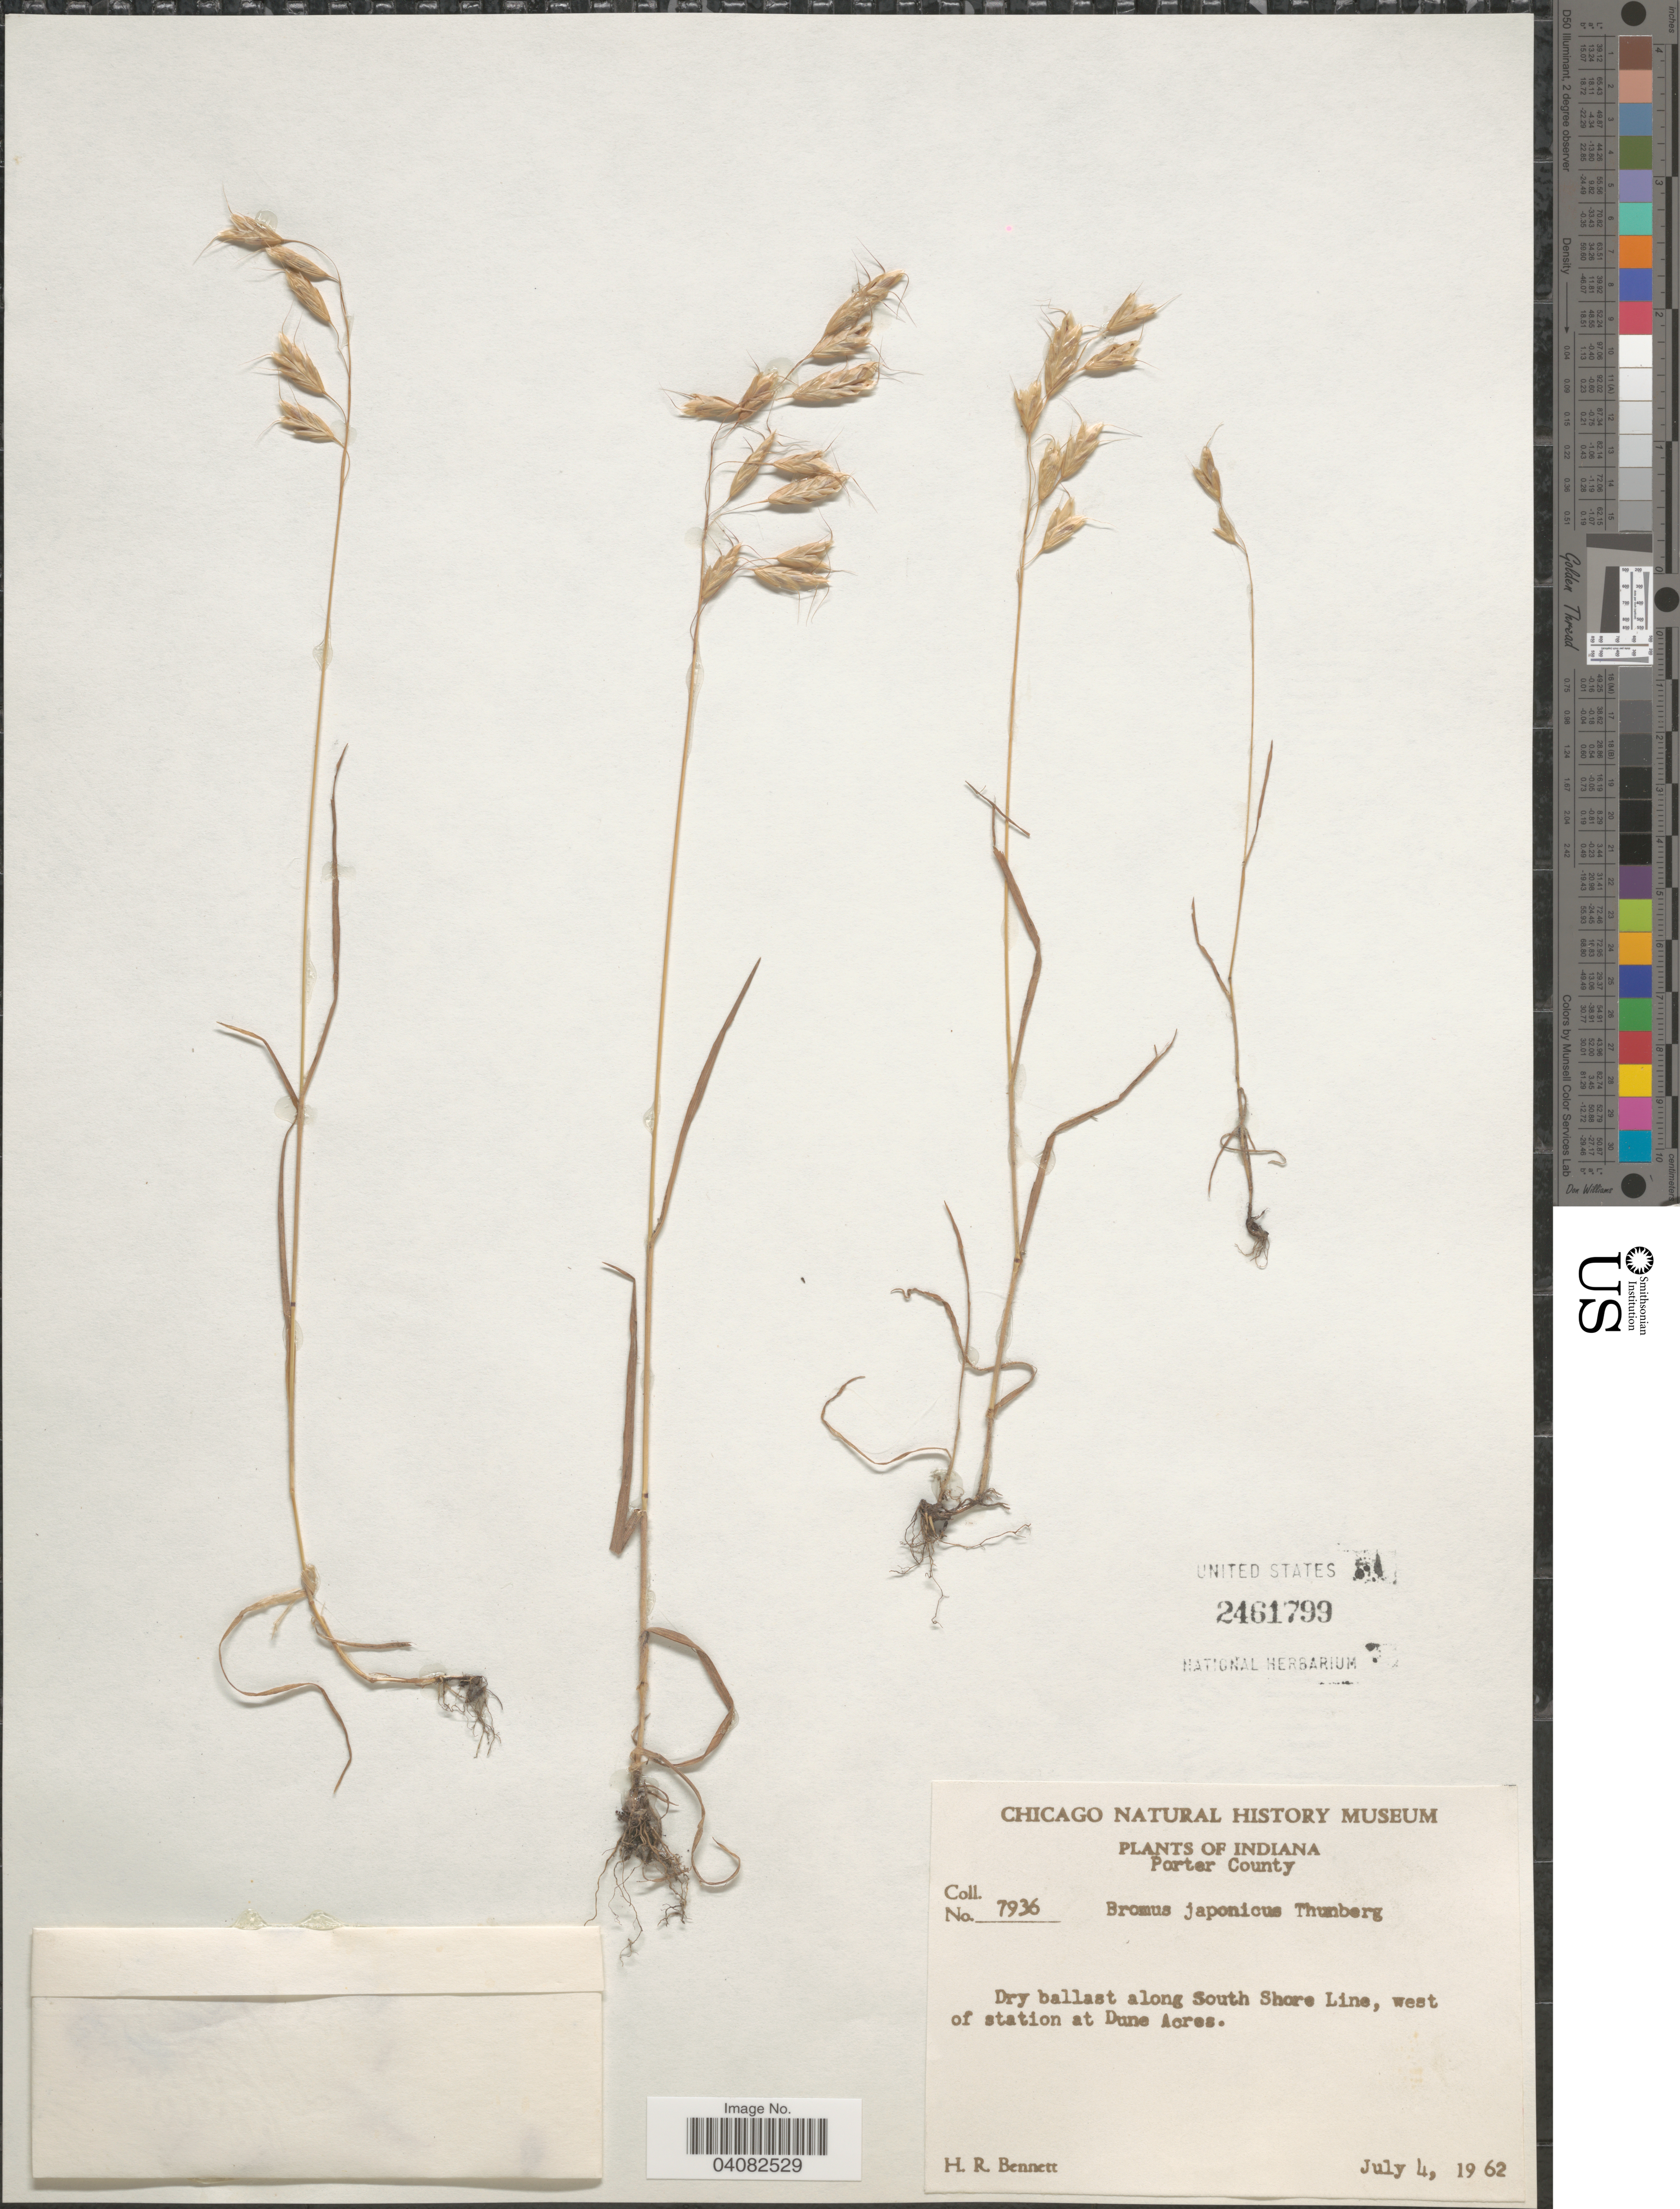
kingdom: Plantae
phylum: Tracheophyta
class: Liliopsida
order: Poales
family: Poaceae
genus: Bromus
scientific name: Bromus intermedius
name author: Gussone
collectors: H. R. Bennett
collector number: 7936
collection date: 1962-07-04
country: United States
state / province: Indiana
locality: Porter County. Dry ballast along South Shore Line, west of station at Dune Acres.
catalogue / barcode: US 2461799